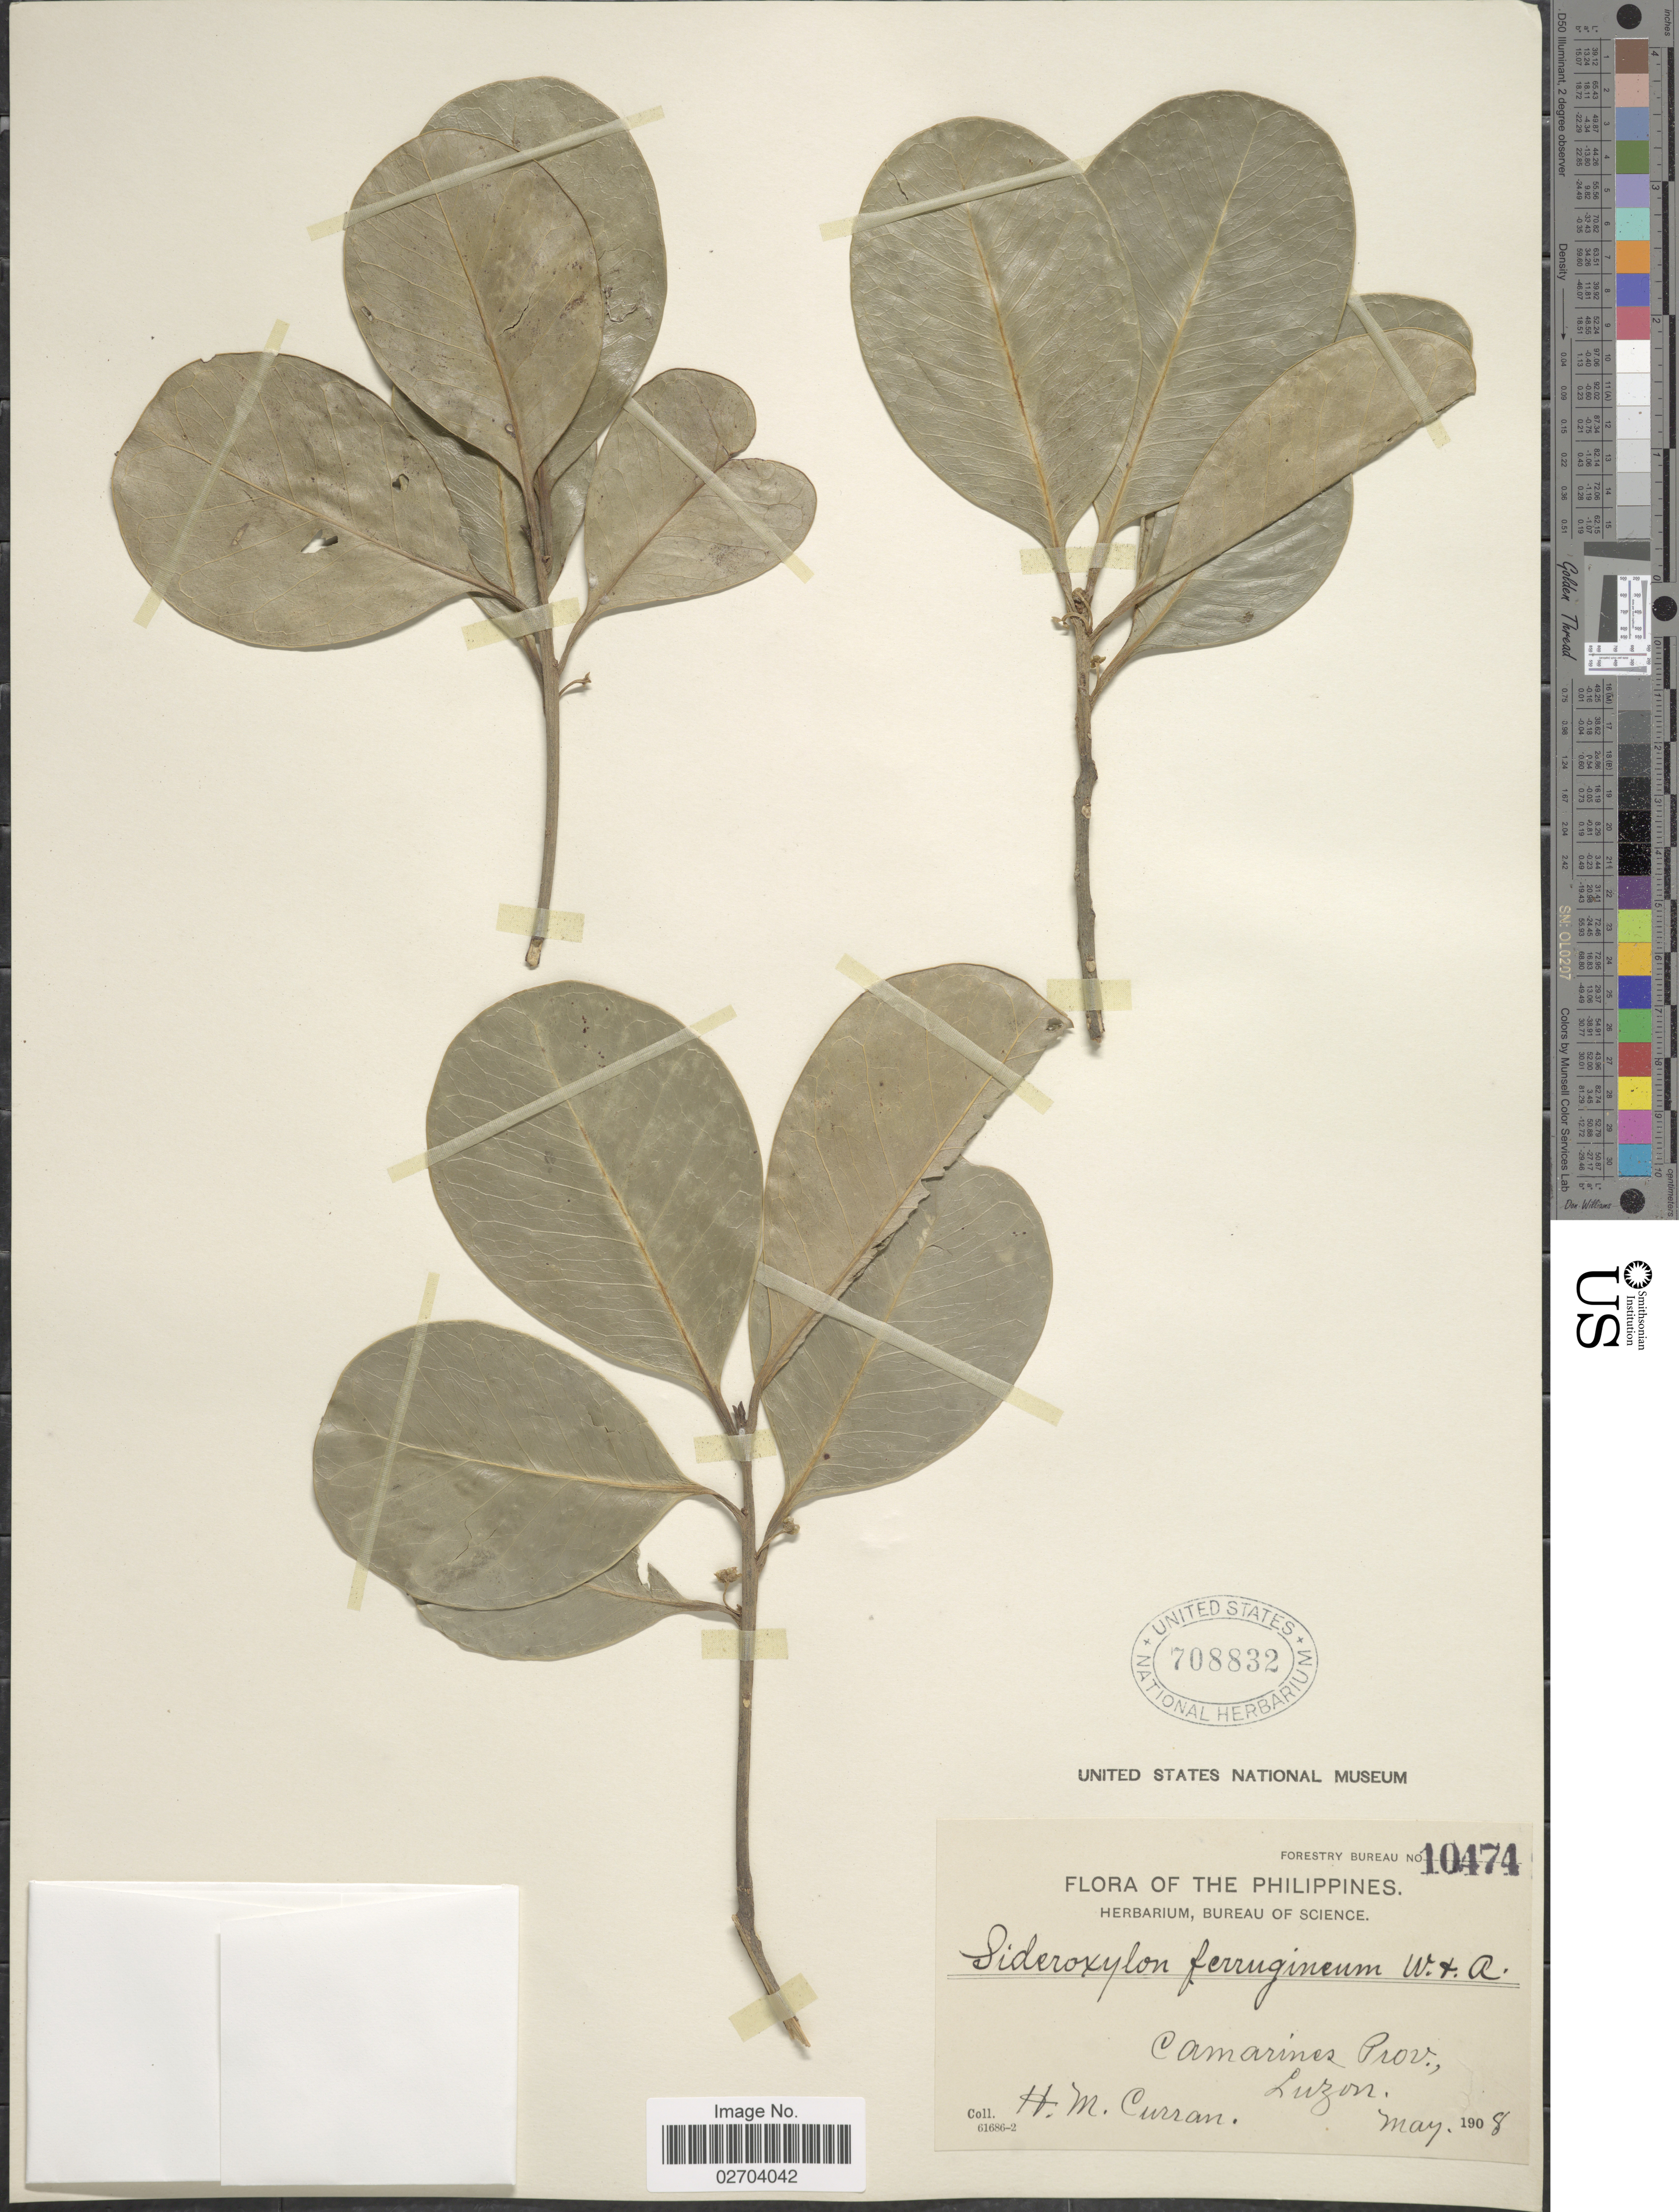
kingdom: Plantae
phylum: Tracheophyta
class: Magnoliopsida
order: Ericales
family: Sapotaceae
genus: Sideroxylon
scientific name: Sideroxylon ferrugineum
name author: Hook. & Arn.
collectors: H. M. Curran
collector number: Forestry Bureau 10474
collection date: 1908-05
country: Philippines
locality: Camarines Prov., Luzon.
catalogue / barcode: US 708832